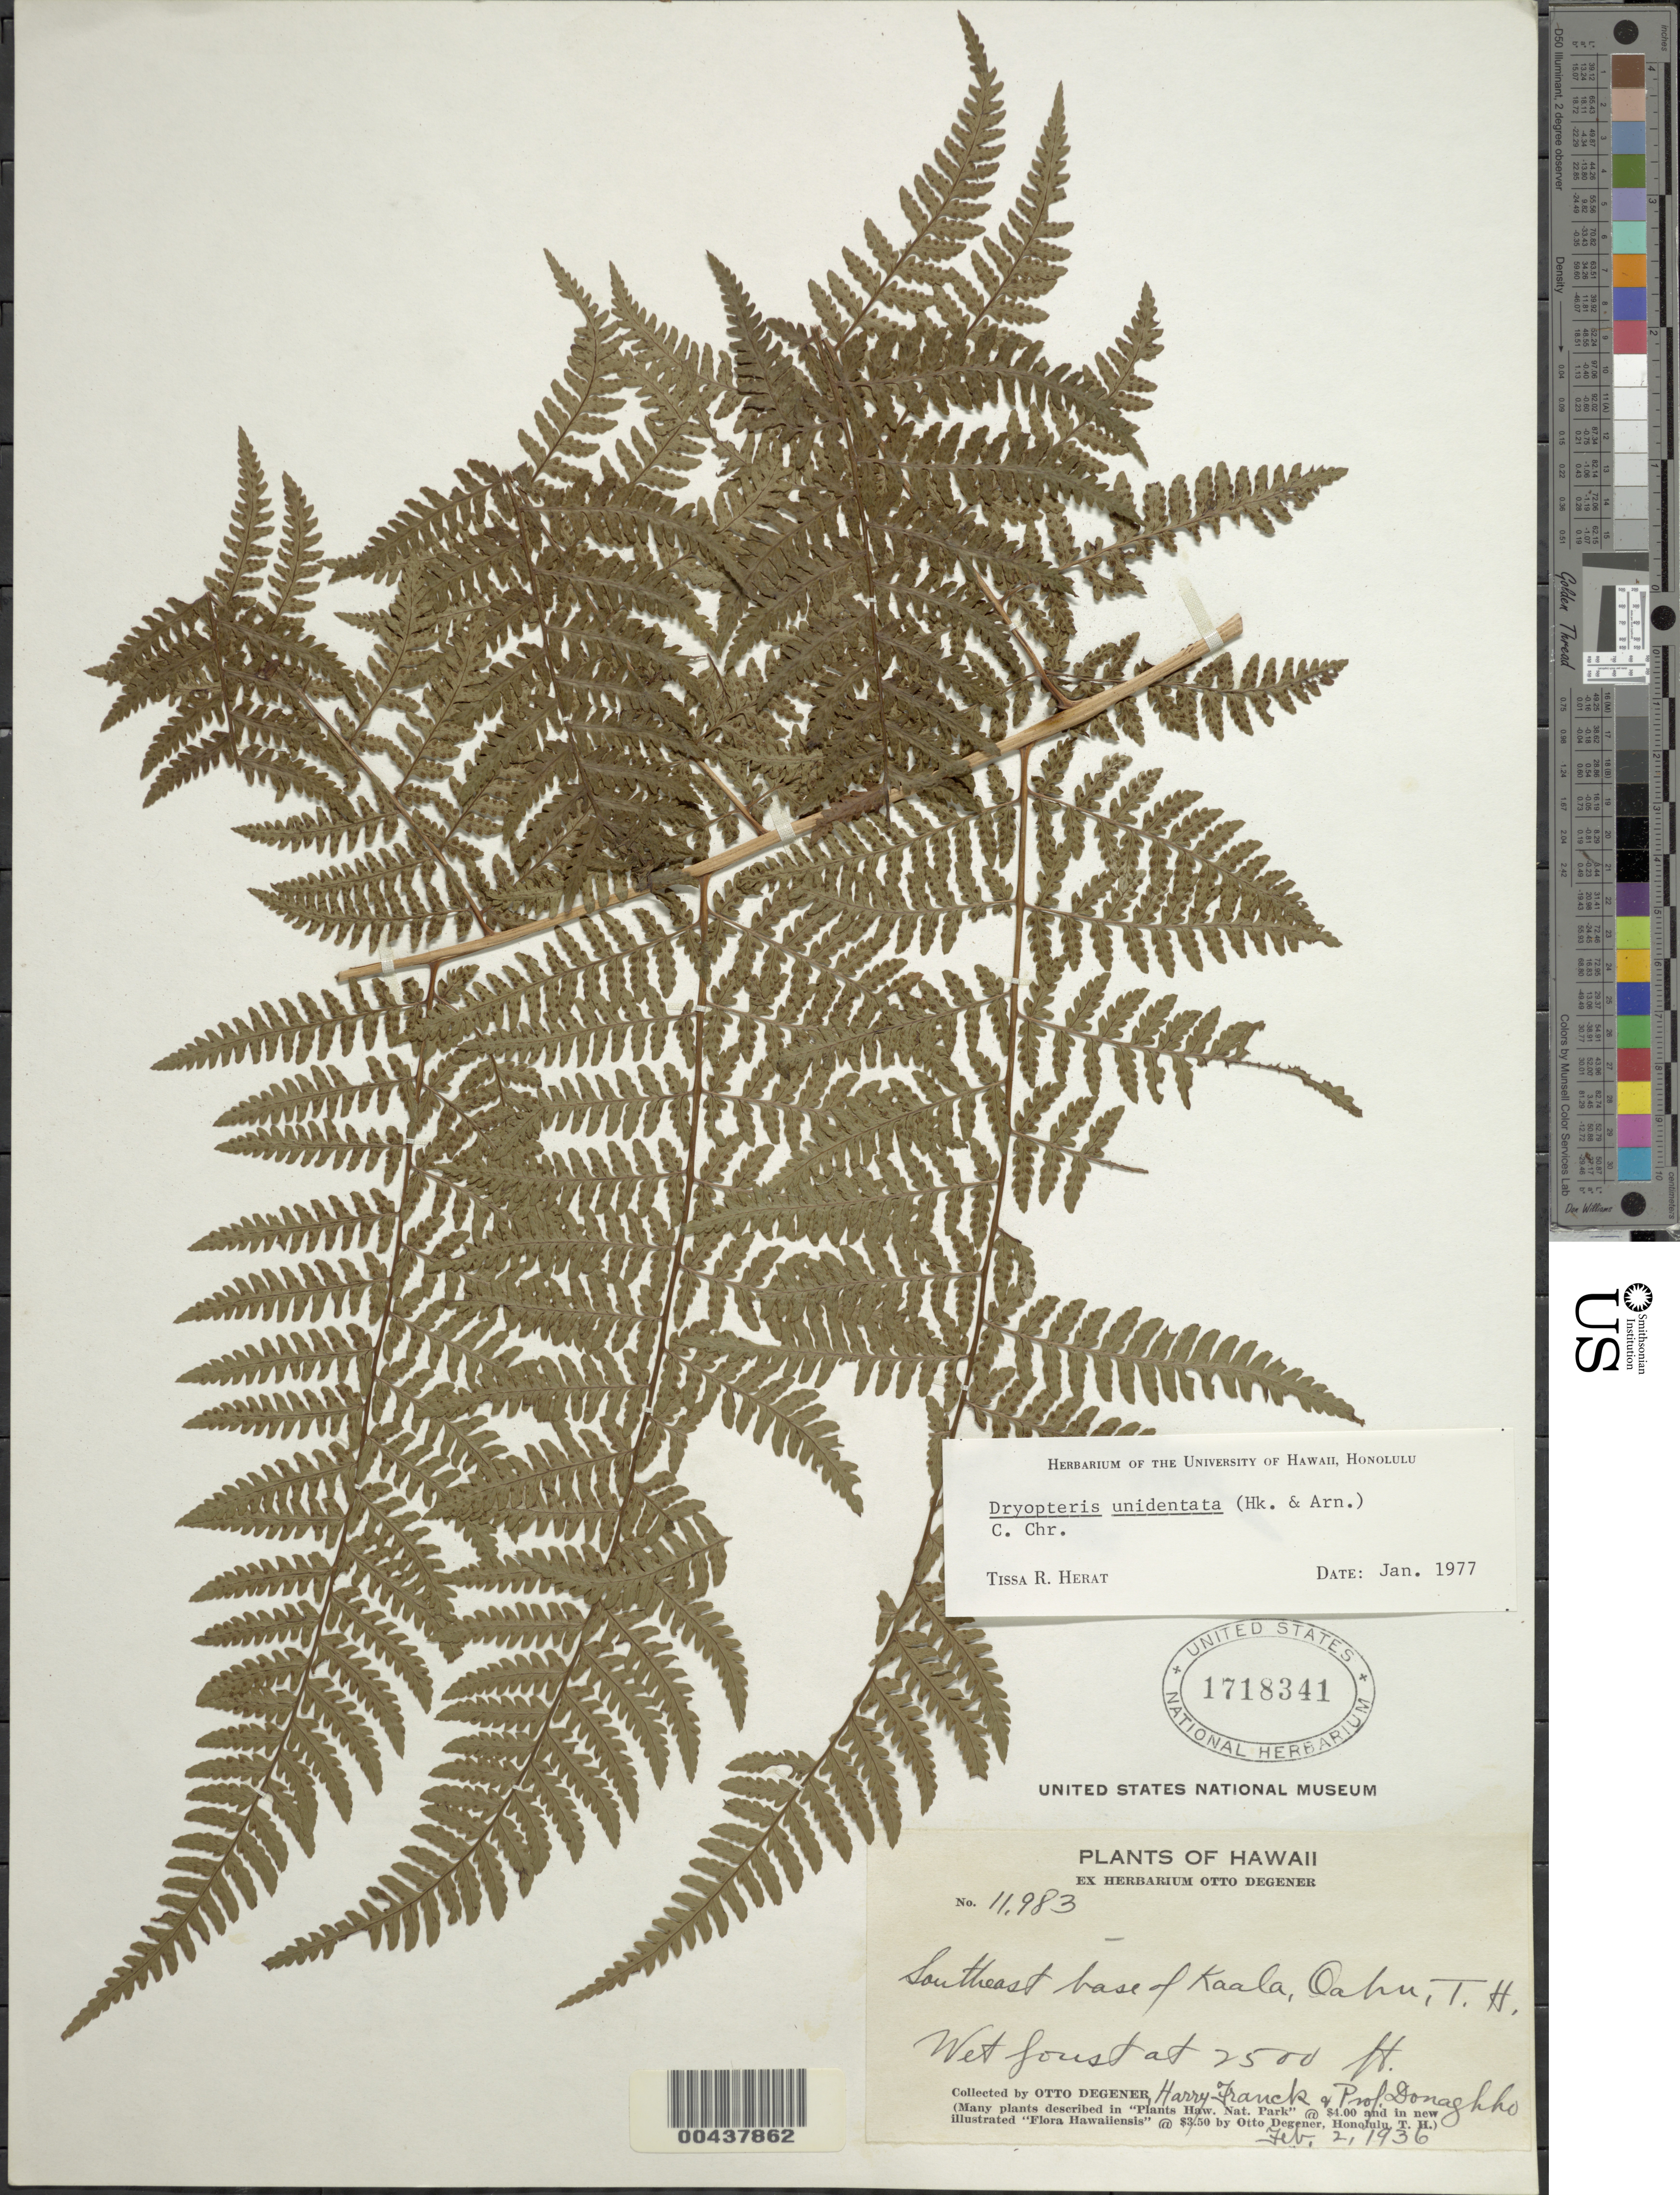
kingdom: Plantae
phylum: Tracheophyta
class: Polypodiopsida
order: Polypodiales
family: Dryopteridaceae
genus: Dryopteris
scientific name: Dryopteris unidentata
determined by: Herat, T. R.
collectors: O. Degener, H. Franck & Donaghho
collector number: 11983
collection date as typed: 2 Feb 1936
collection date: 1936-02-02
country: United States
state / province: Hawaii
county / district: Honolulu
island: Oahu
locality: SE base of Kaala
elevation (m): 762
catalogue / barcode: US 1718341